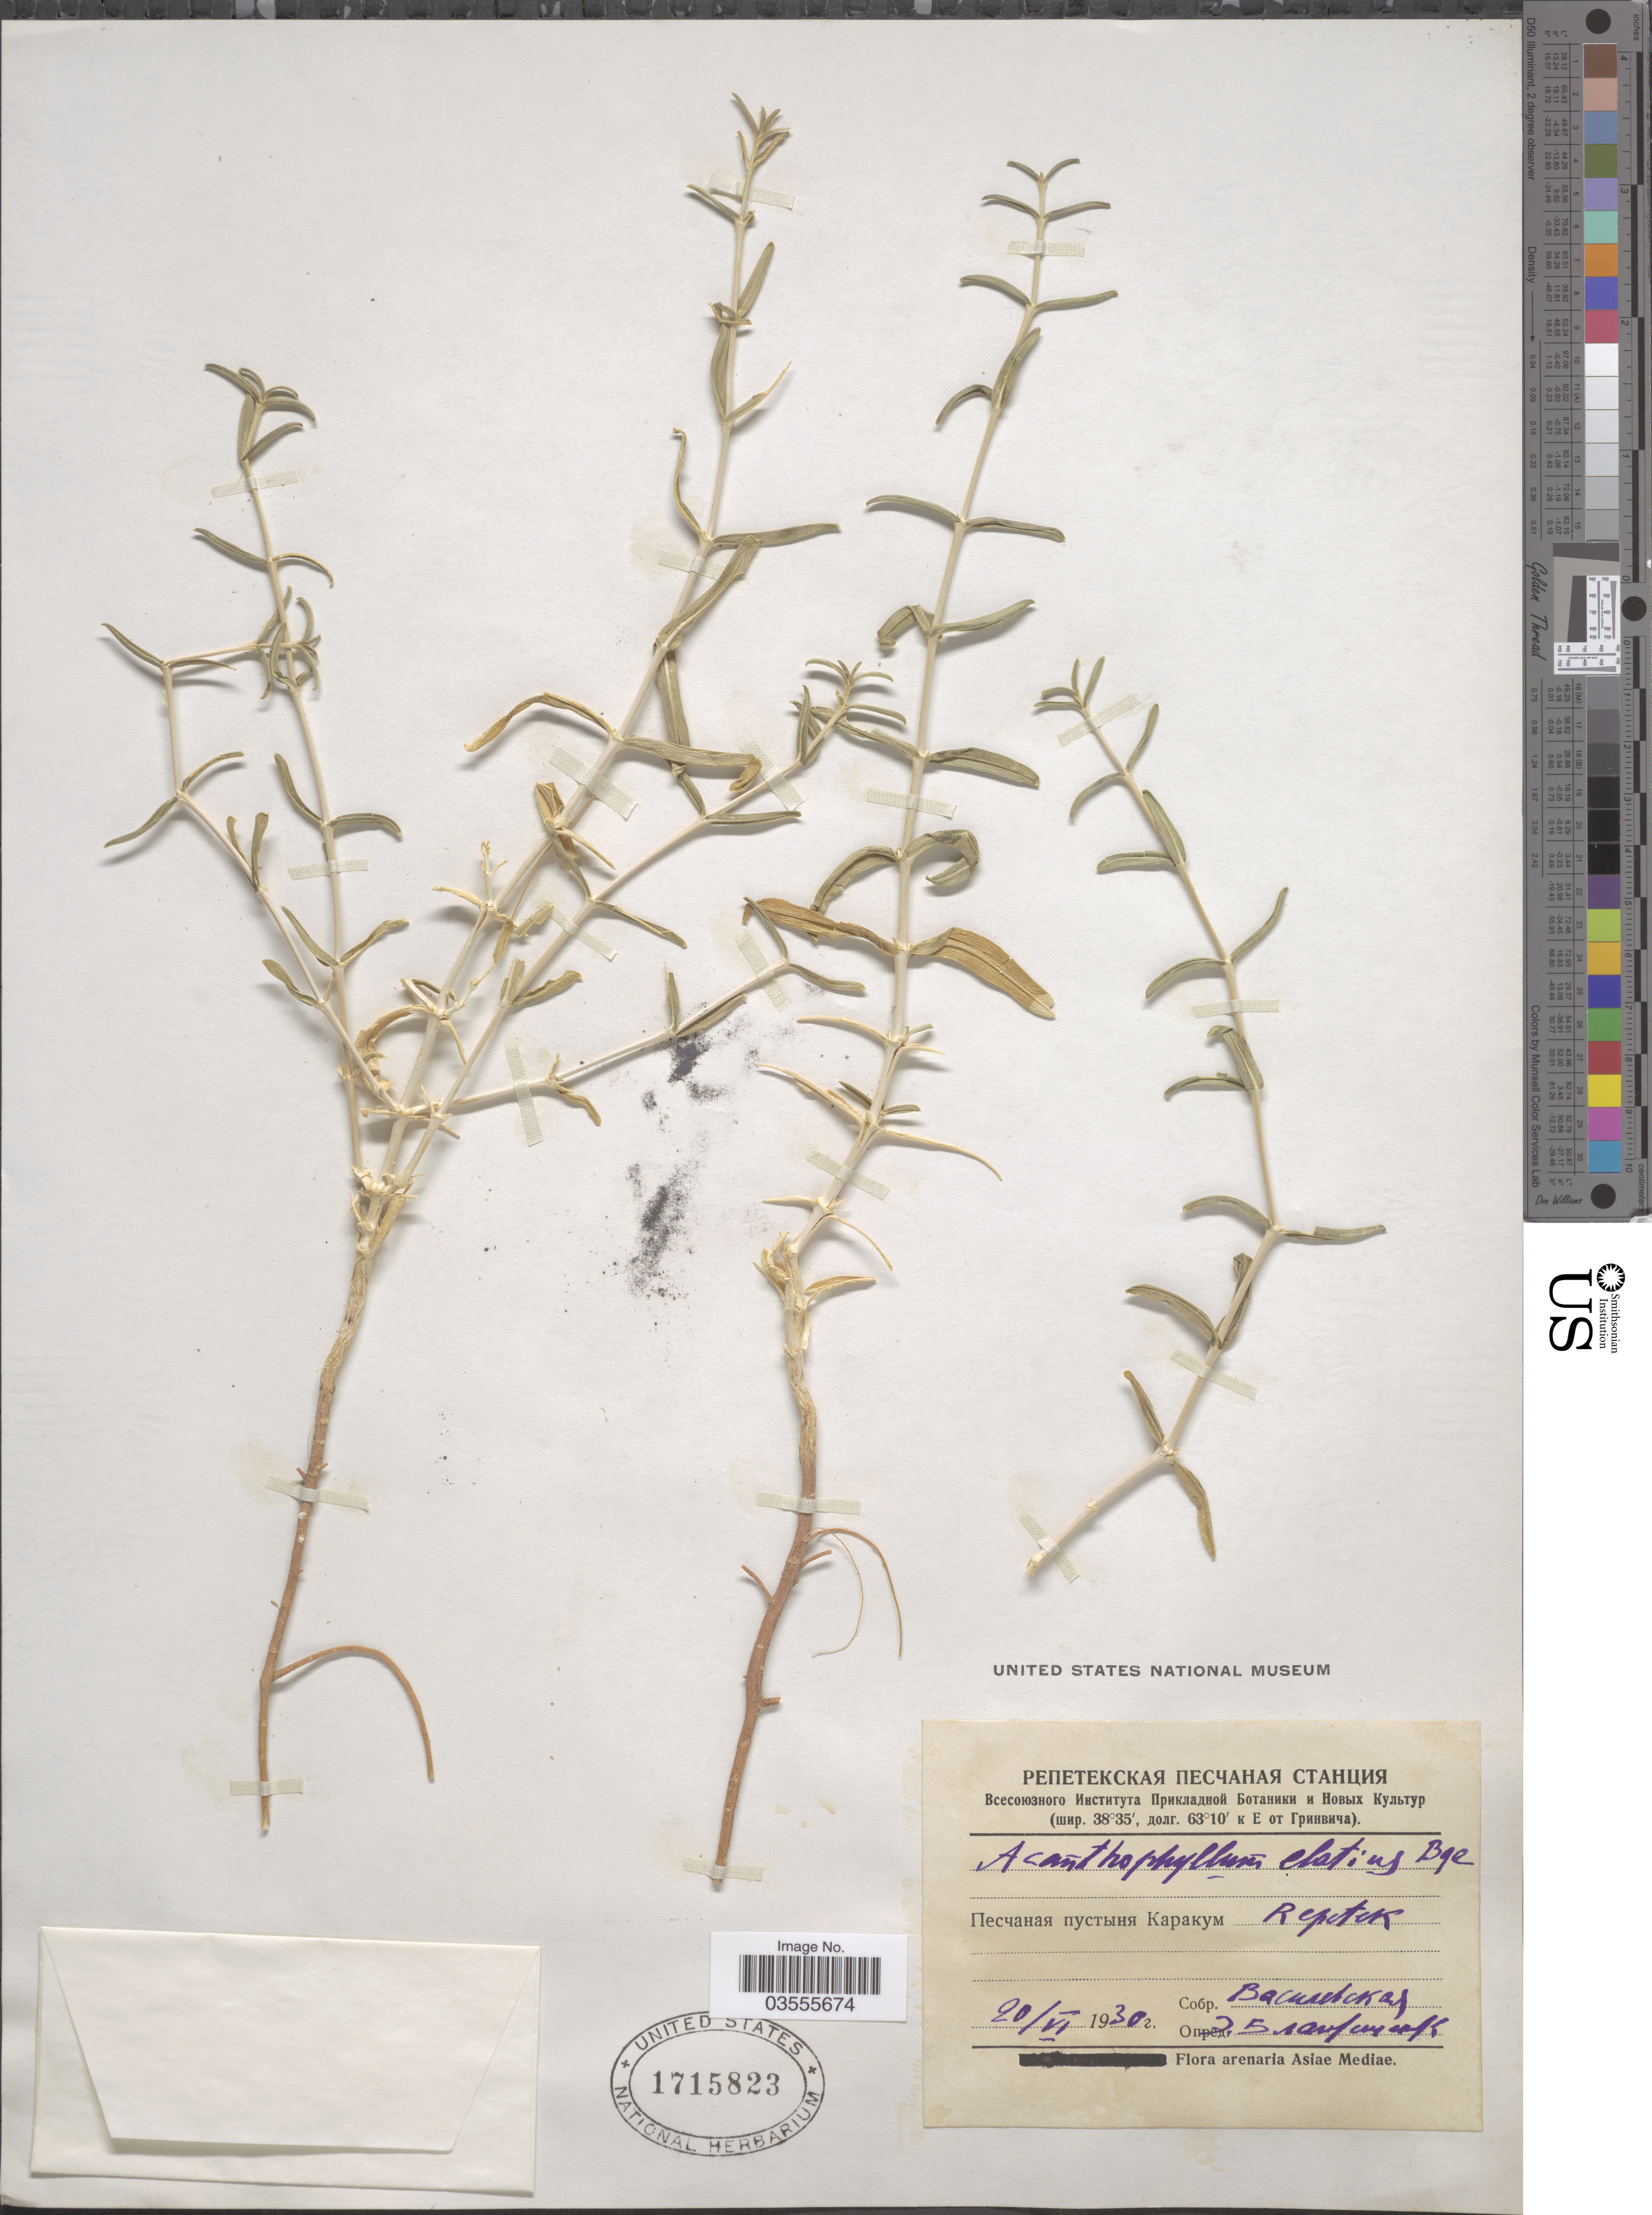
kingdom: Plantae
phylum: Tracheophyta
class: Magnoliopsida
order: Caryophyllales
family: Caryophyllaceae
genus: Acanthophyllum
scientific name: Acanthophyllum elatius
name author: Bunge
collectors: -. Vasilevskaya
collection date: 1930-06-20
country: Turkmenistan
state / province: Lebap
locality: Karakum Desert, Repetek.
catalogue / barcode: US 1715823